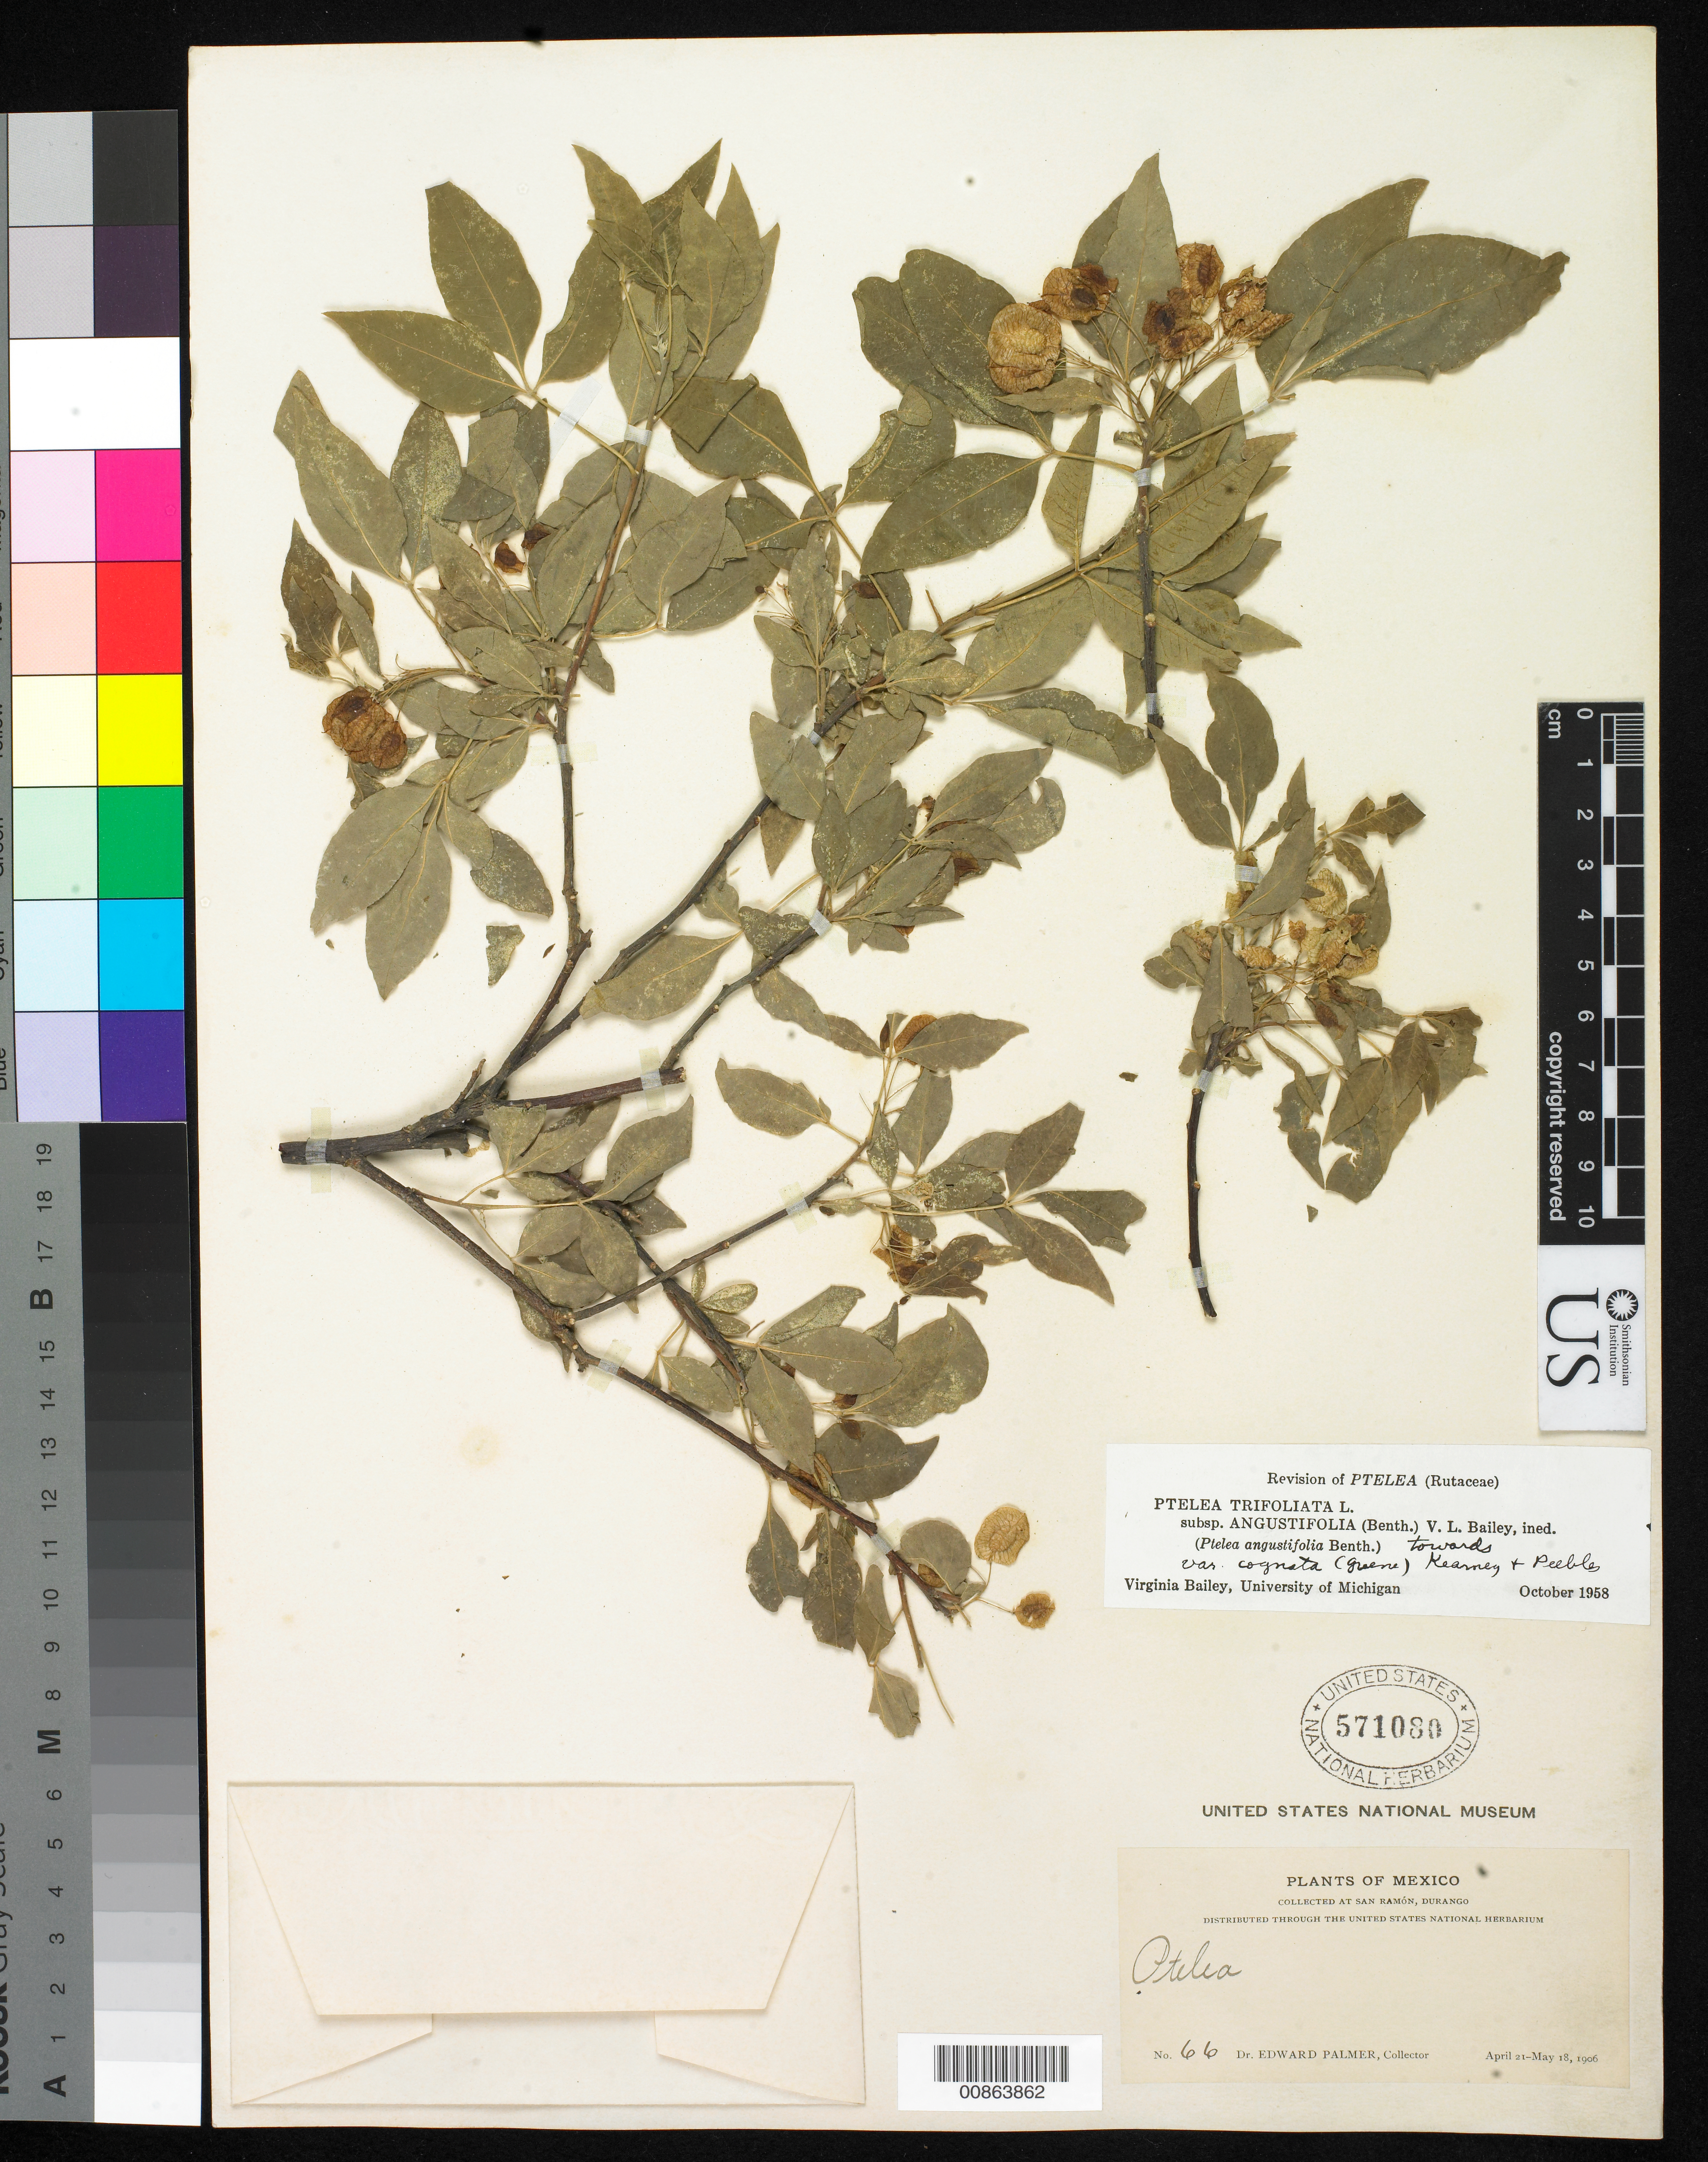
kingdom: Plantae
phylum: Tracheophyta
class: Magnoliopsida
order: Sapindales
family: Rutaceae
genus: Ptelea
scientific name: Ptelea trifoliata subsp. angustifolia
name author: (Benth.) V. L. Bailey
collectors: E. Palmer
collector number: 66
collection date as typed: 21 Apr 1906 to 18 May 1906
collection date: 1906-04-21/1906-05-18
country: Mexico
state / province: Durango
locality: San Ramón, Durango.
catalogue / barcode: US 571080